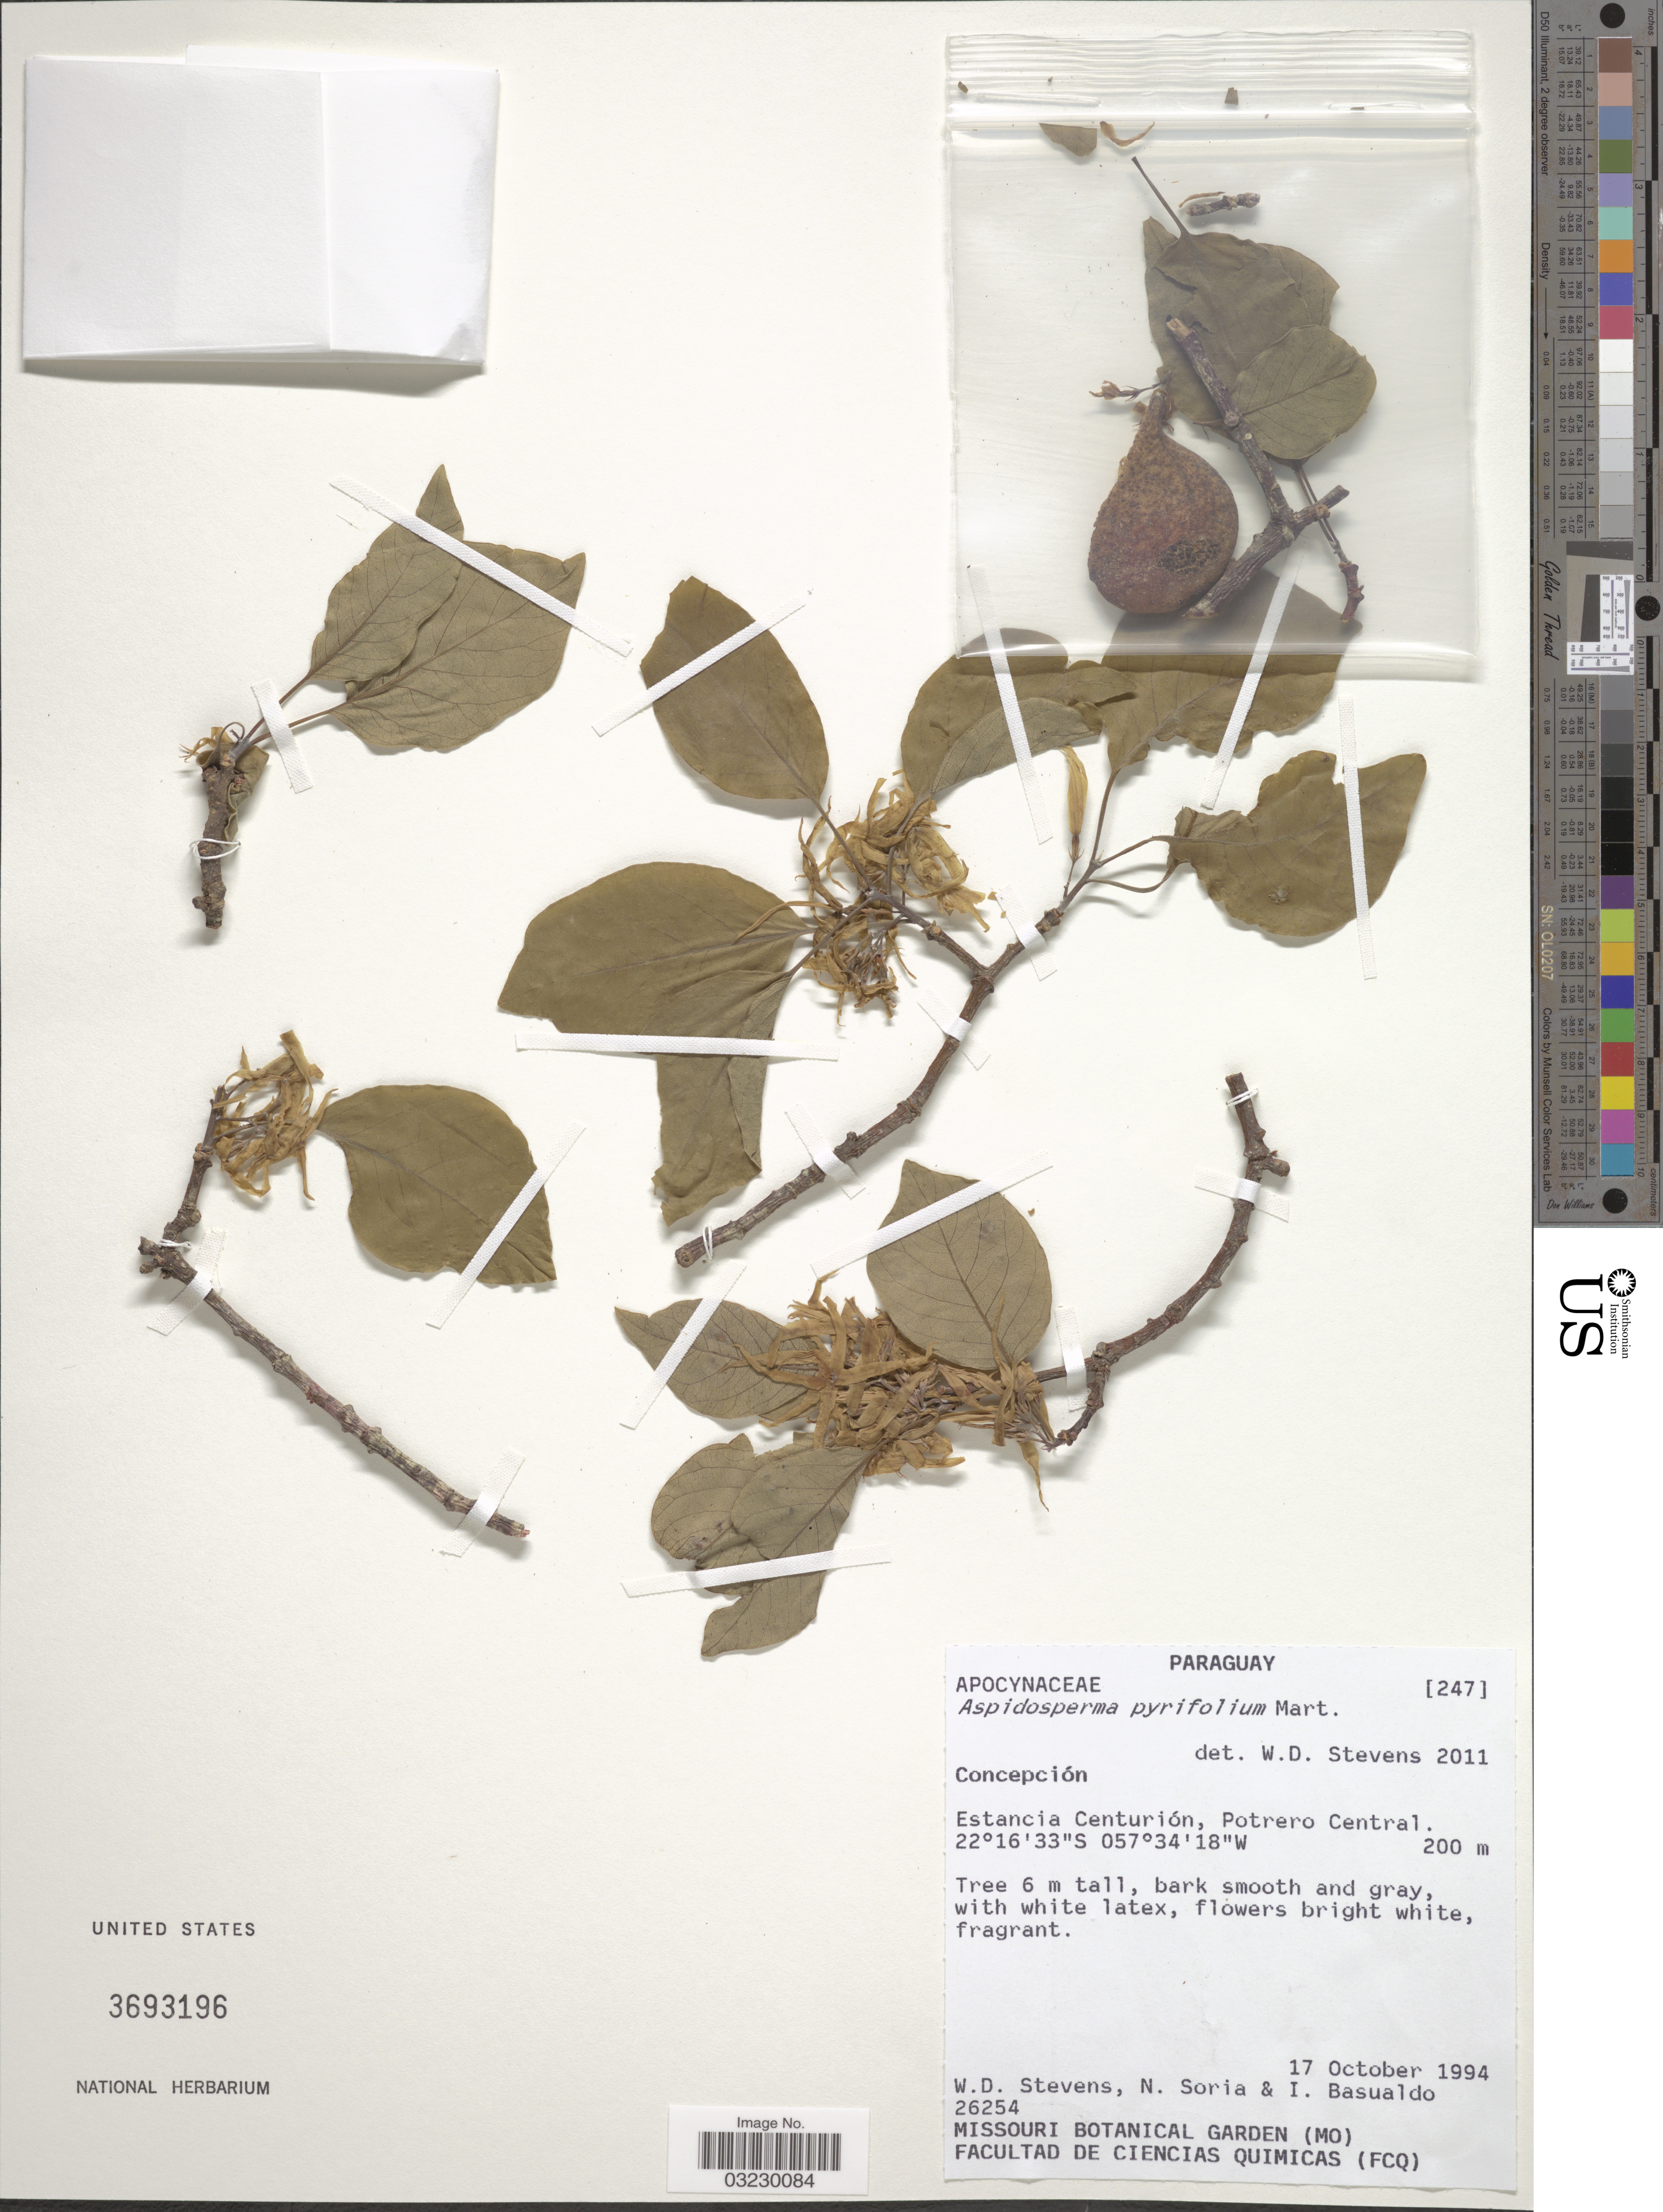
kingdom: Plantae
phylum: Tracheophyta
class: Magnoliopsida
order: Gentianales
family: Apocynaceae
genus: Aspidosperma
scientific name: Aspidosperma pyrifolium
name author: Mart.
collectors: W. D. Stevens, N. Soria & I. Basualdo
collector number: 26254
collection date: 1994-10-17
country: Paraguay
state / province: Concepcion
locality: Estancia Centurión, Potrero Central.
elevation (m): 200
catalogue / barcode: US 3693196